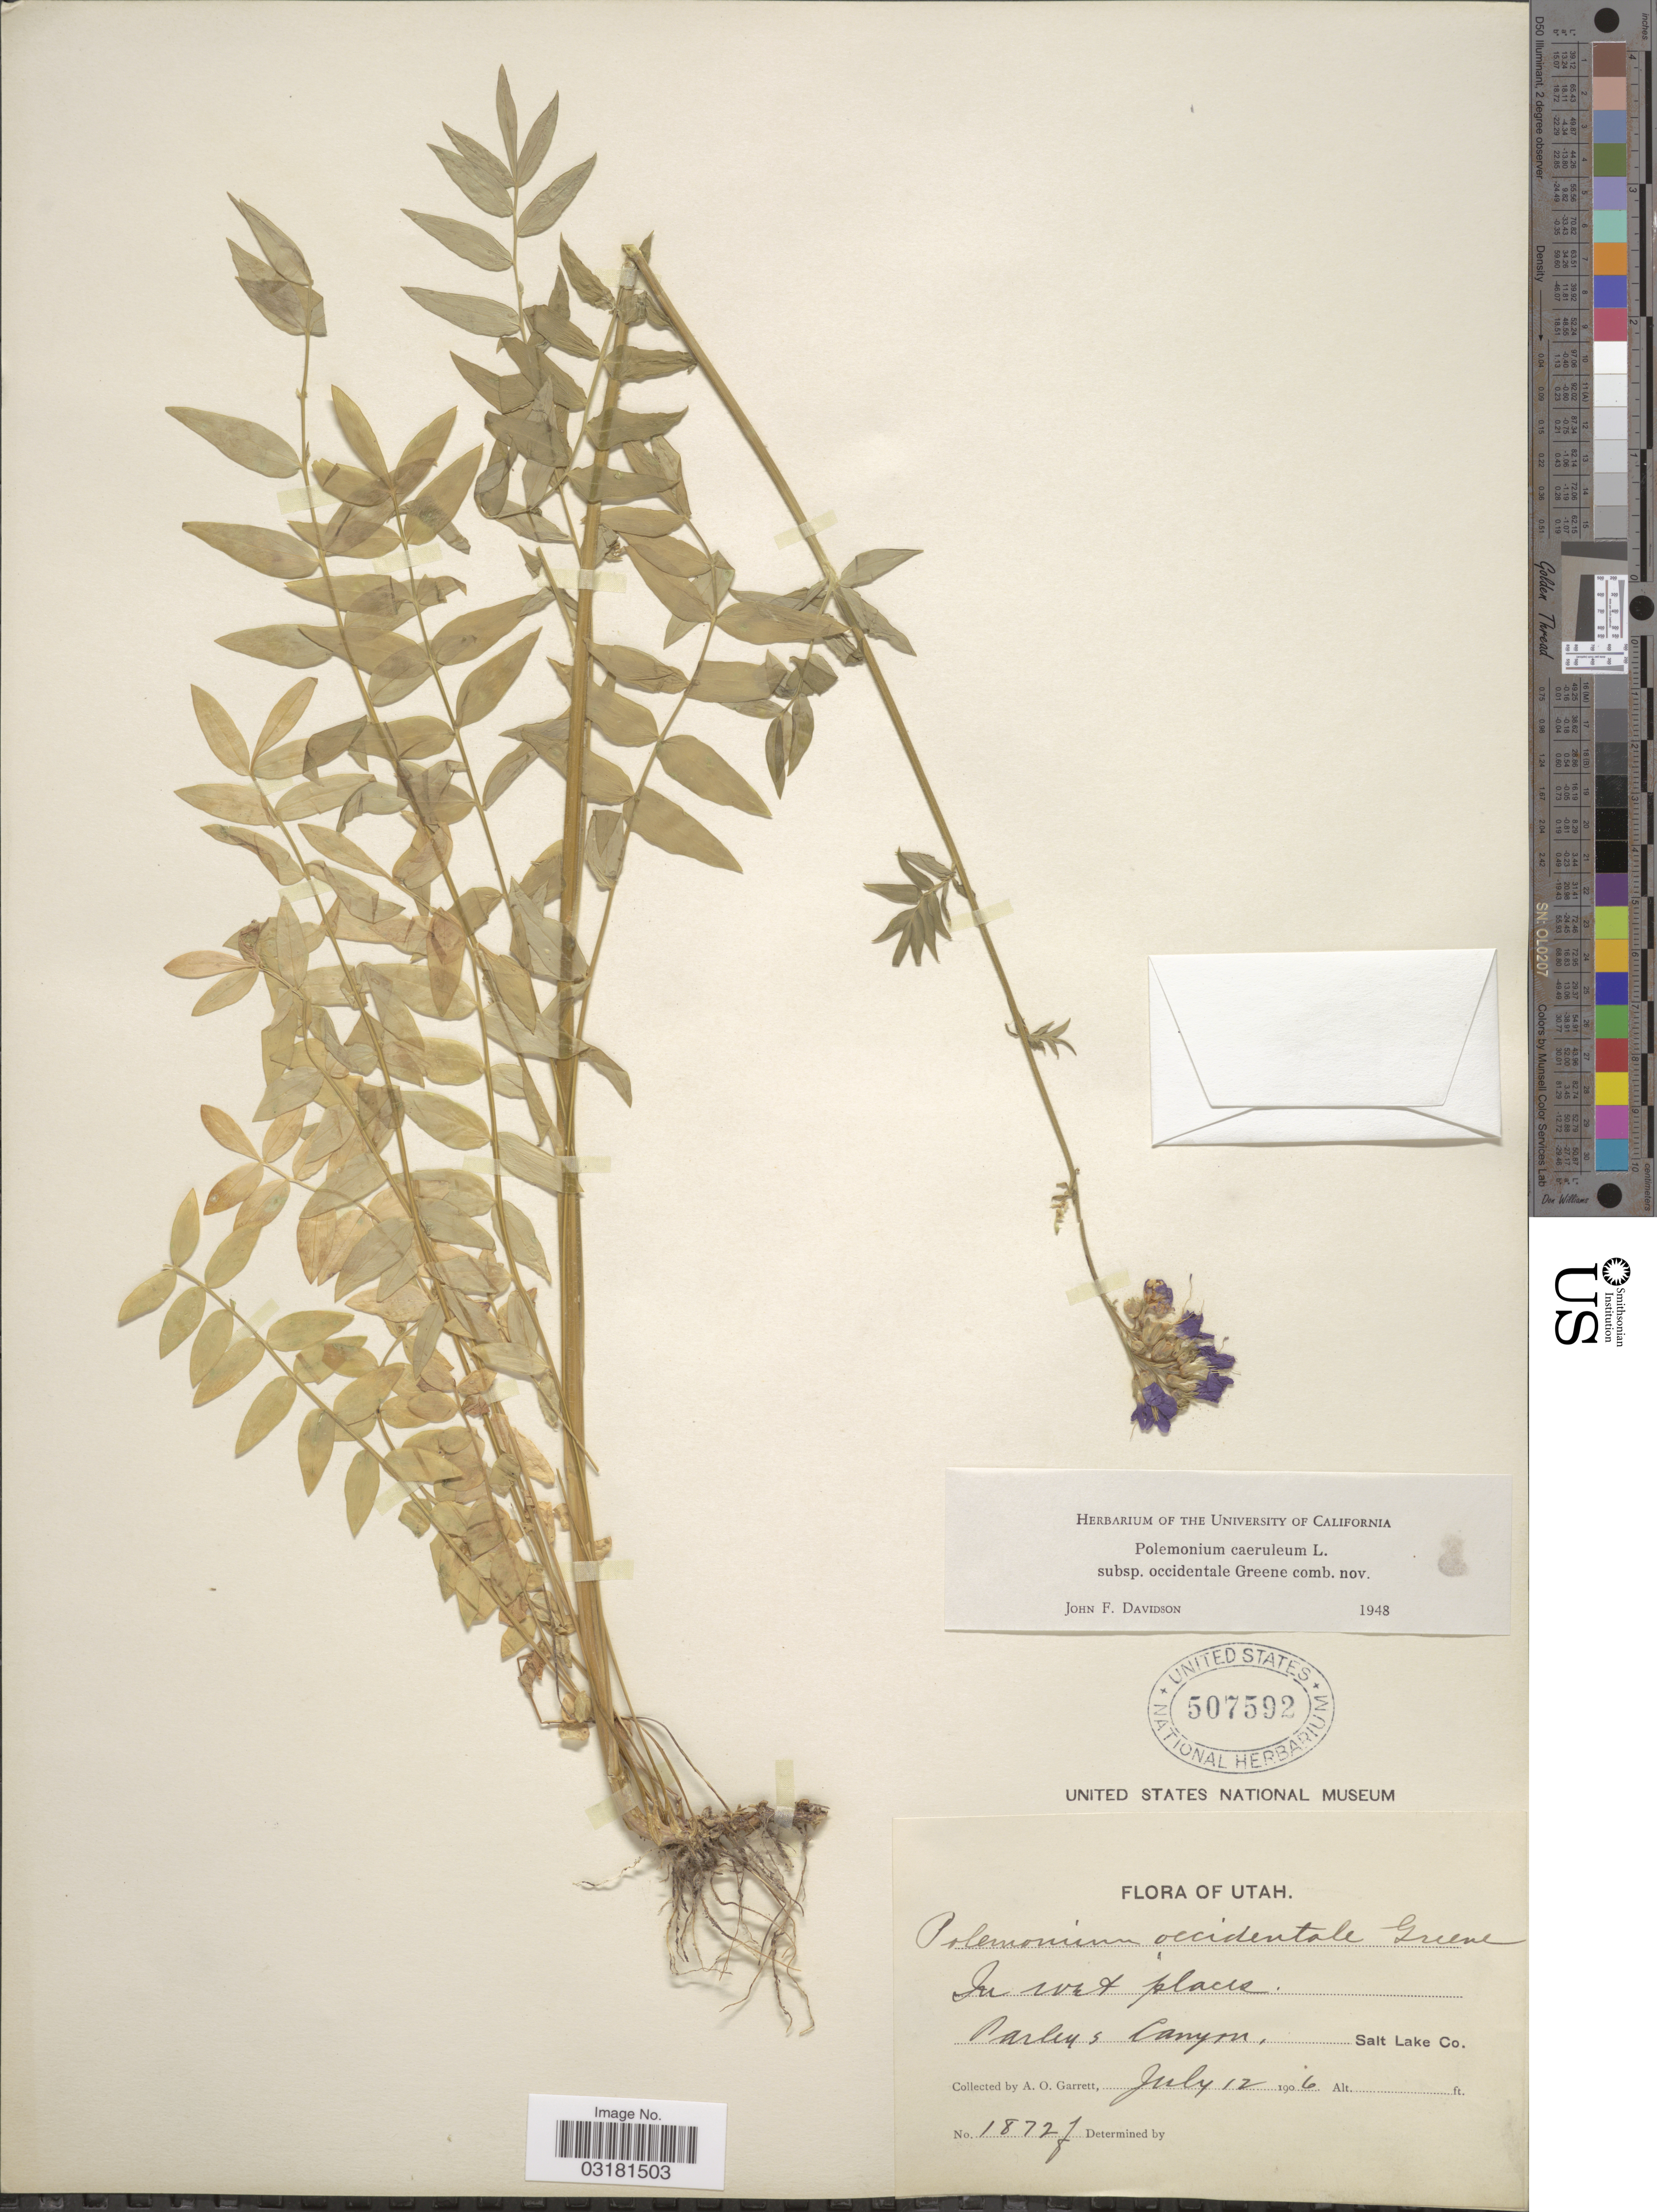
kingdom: Plantae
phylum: Tracheophyta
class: Magnoliopsida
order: Ericales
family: Polemoniaceae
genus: Polemonium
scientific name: Polemonium occidentale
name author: Greene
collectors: A. O. Garrett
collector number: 1872f*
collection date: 1906-07-12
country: United States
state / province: Utah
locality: Parley's Canyon, Salt Lake Co.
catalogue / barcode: US 507592